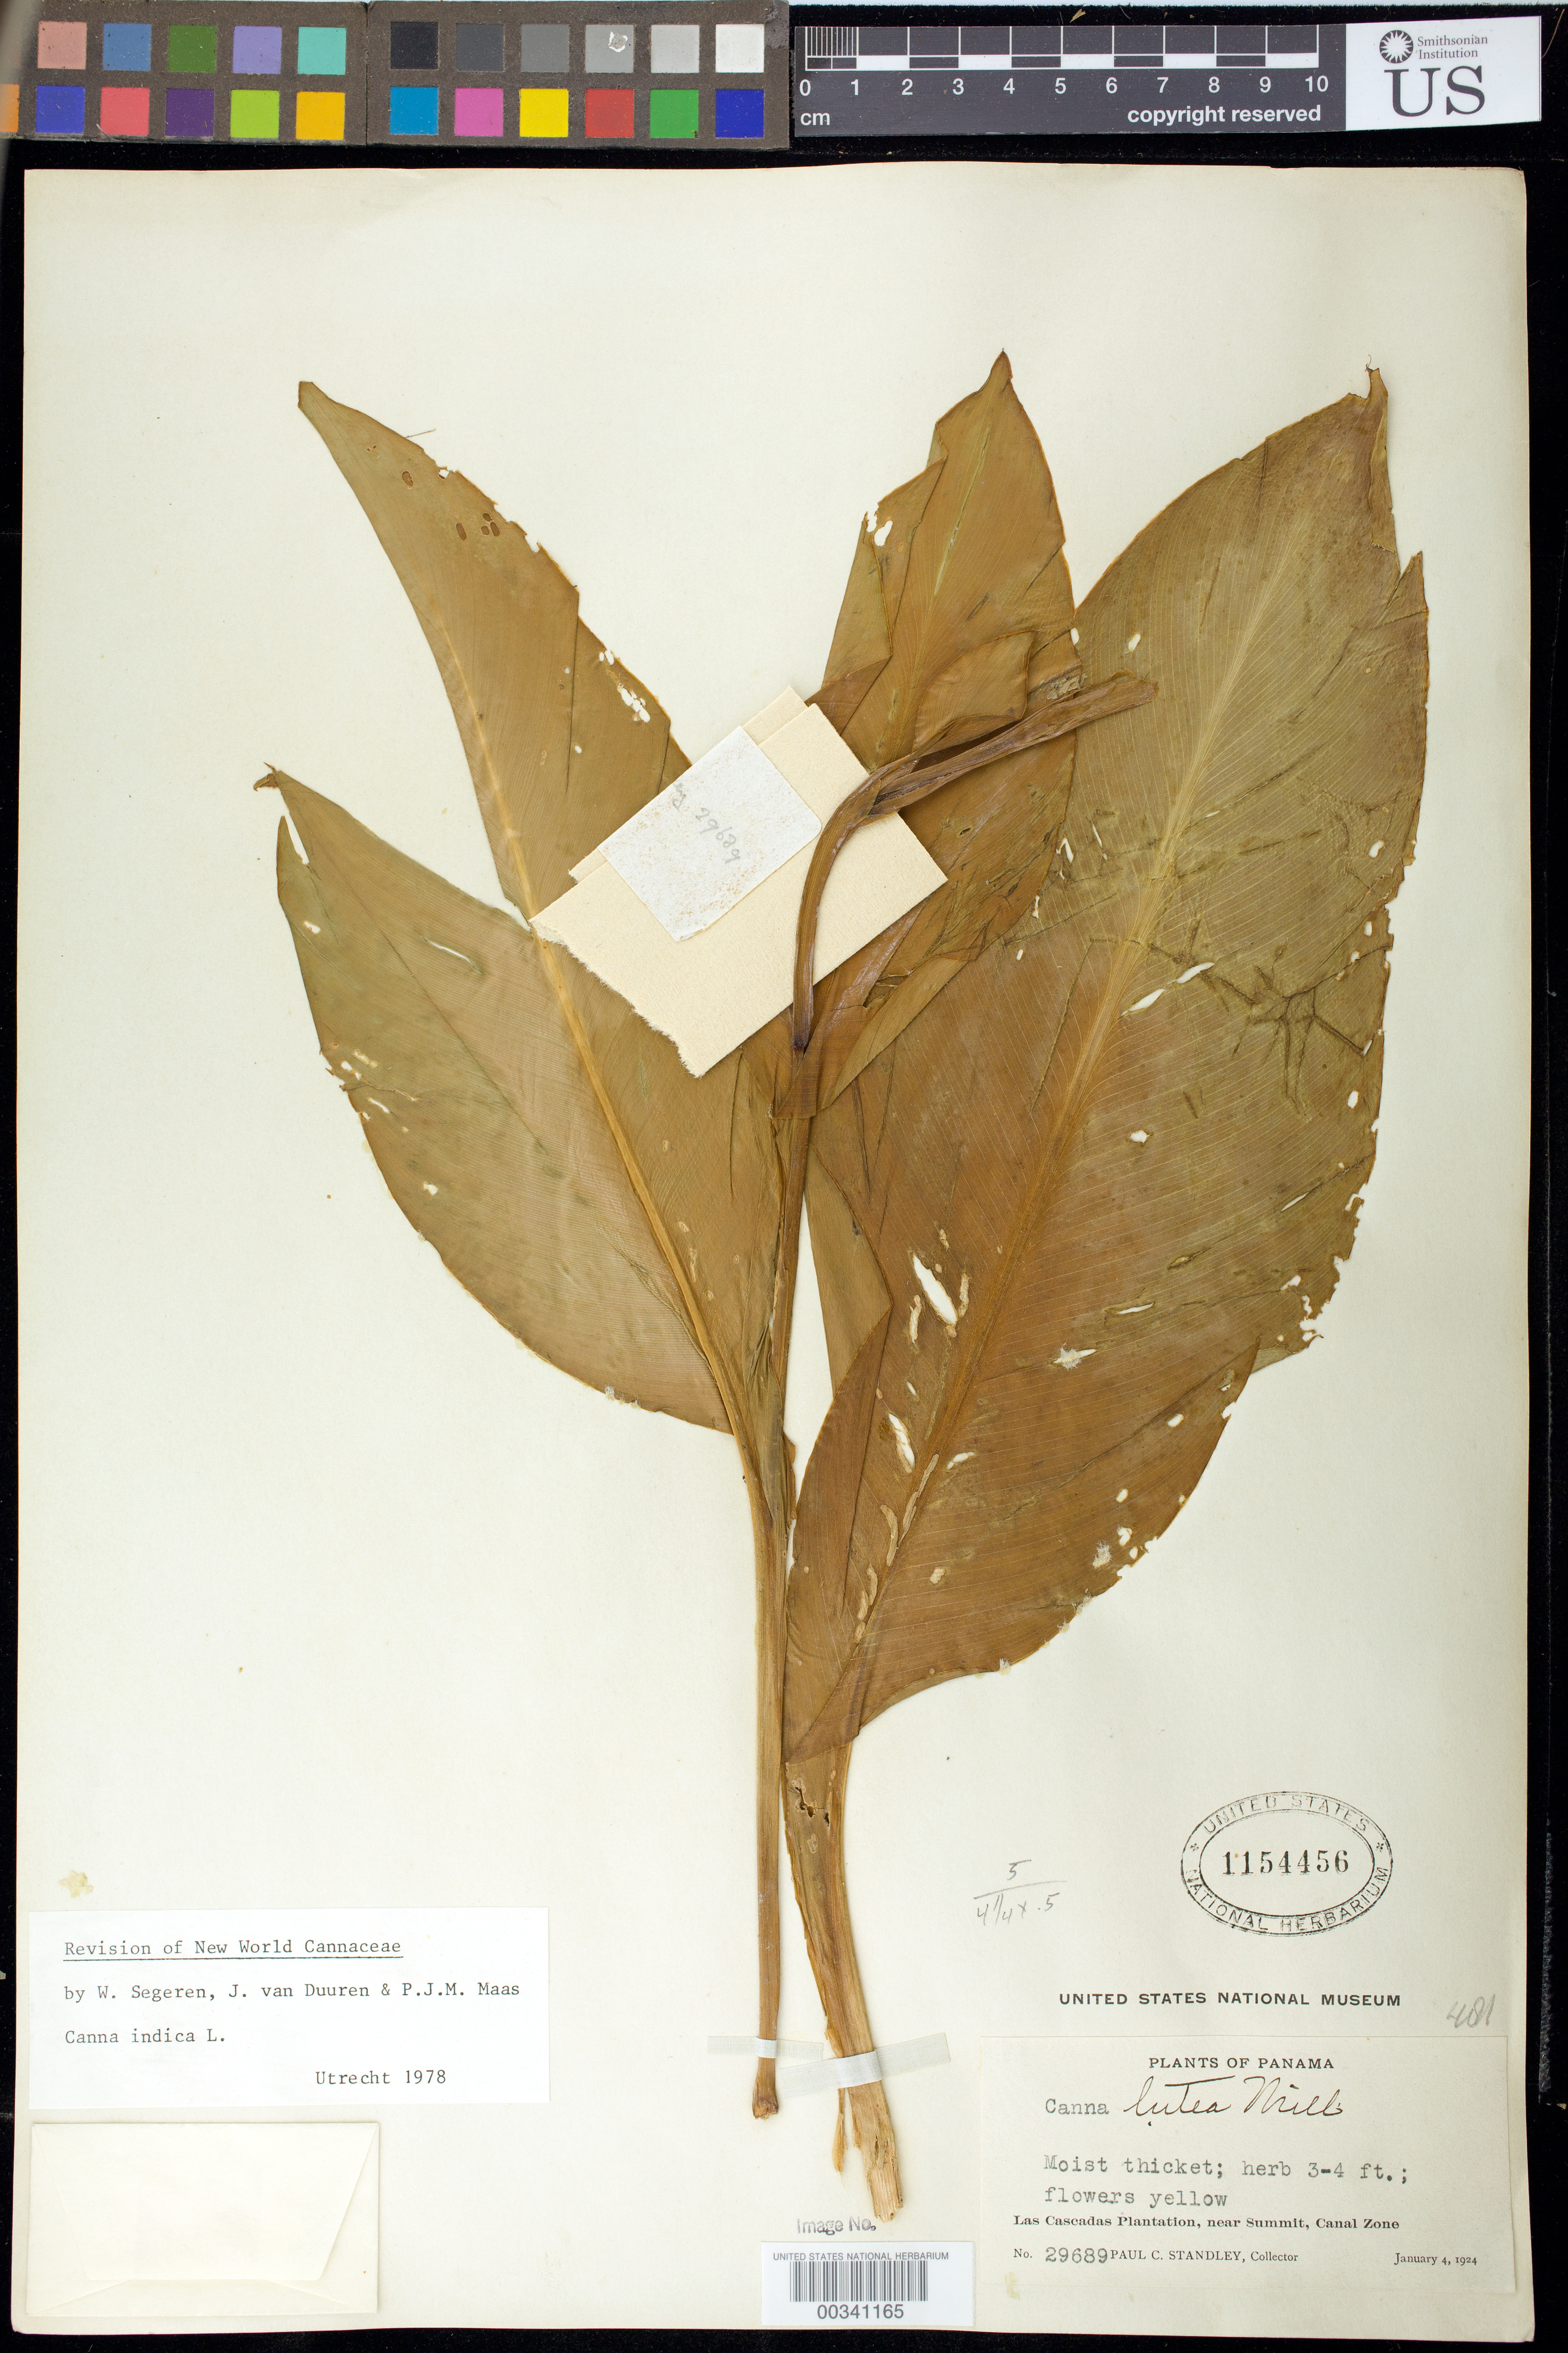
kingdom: Plantae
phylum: Tracheophyta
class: Liliopsida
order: Zingiberales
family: Cannaceae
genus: Canna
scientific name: Canna indica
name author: L.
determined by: Segeren, W.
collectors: P. C. Standley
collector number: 29689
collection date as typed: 04 Jan 1924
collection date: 1924-01-04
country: Panama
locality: Las Cascadas Plantation, near summit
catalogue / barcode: US 1154456